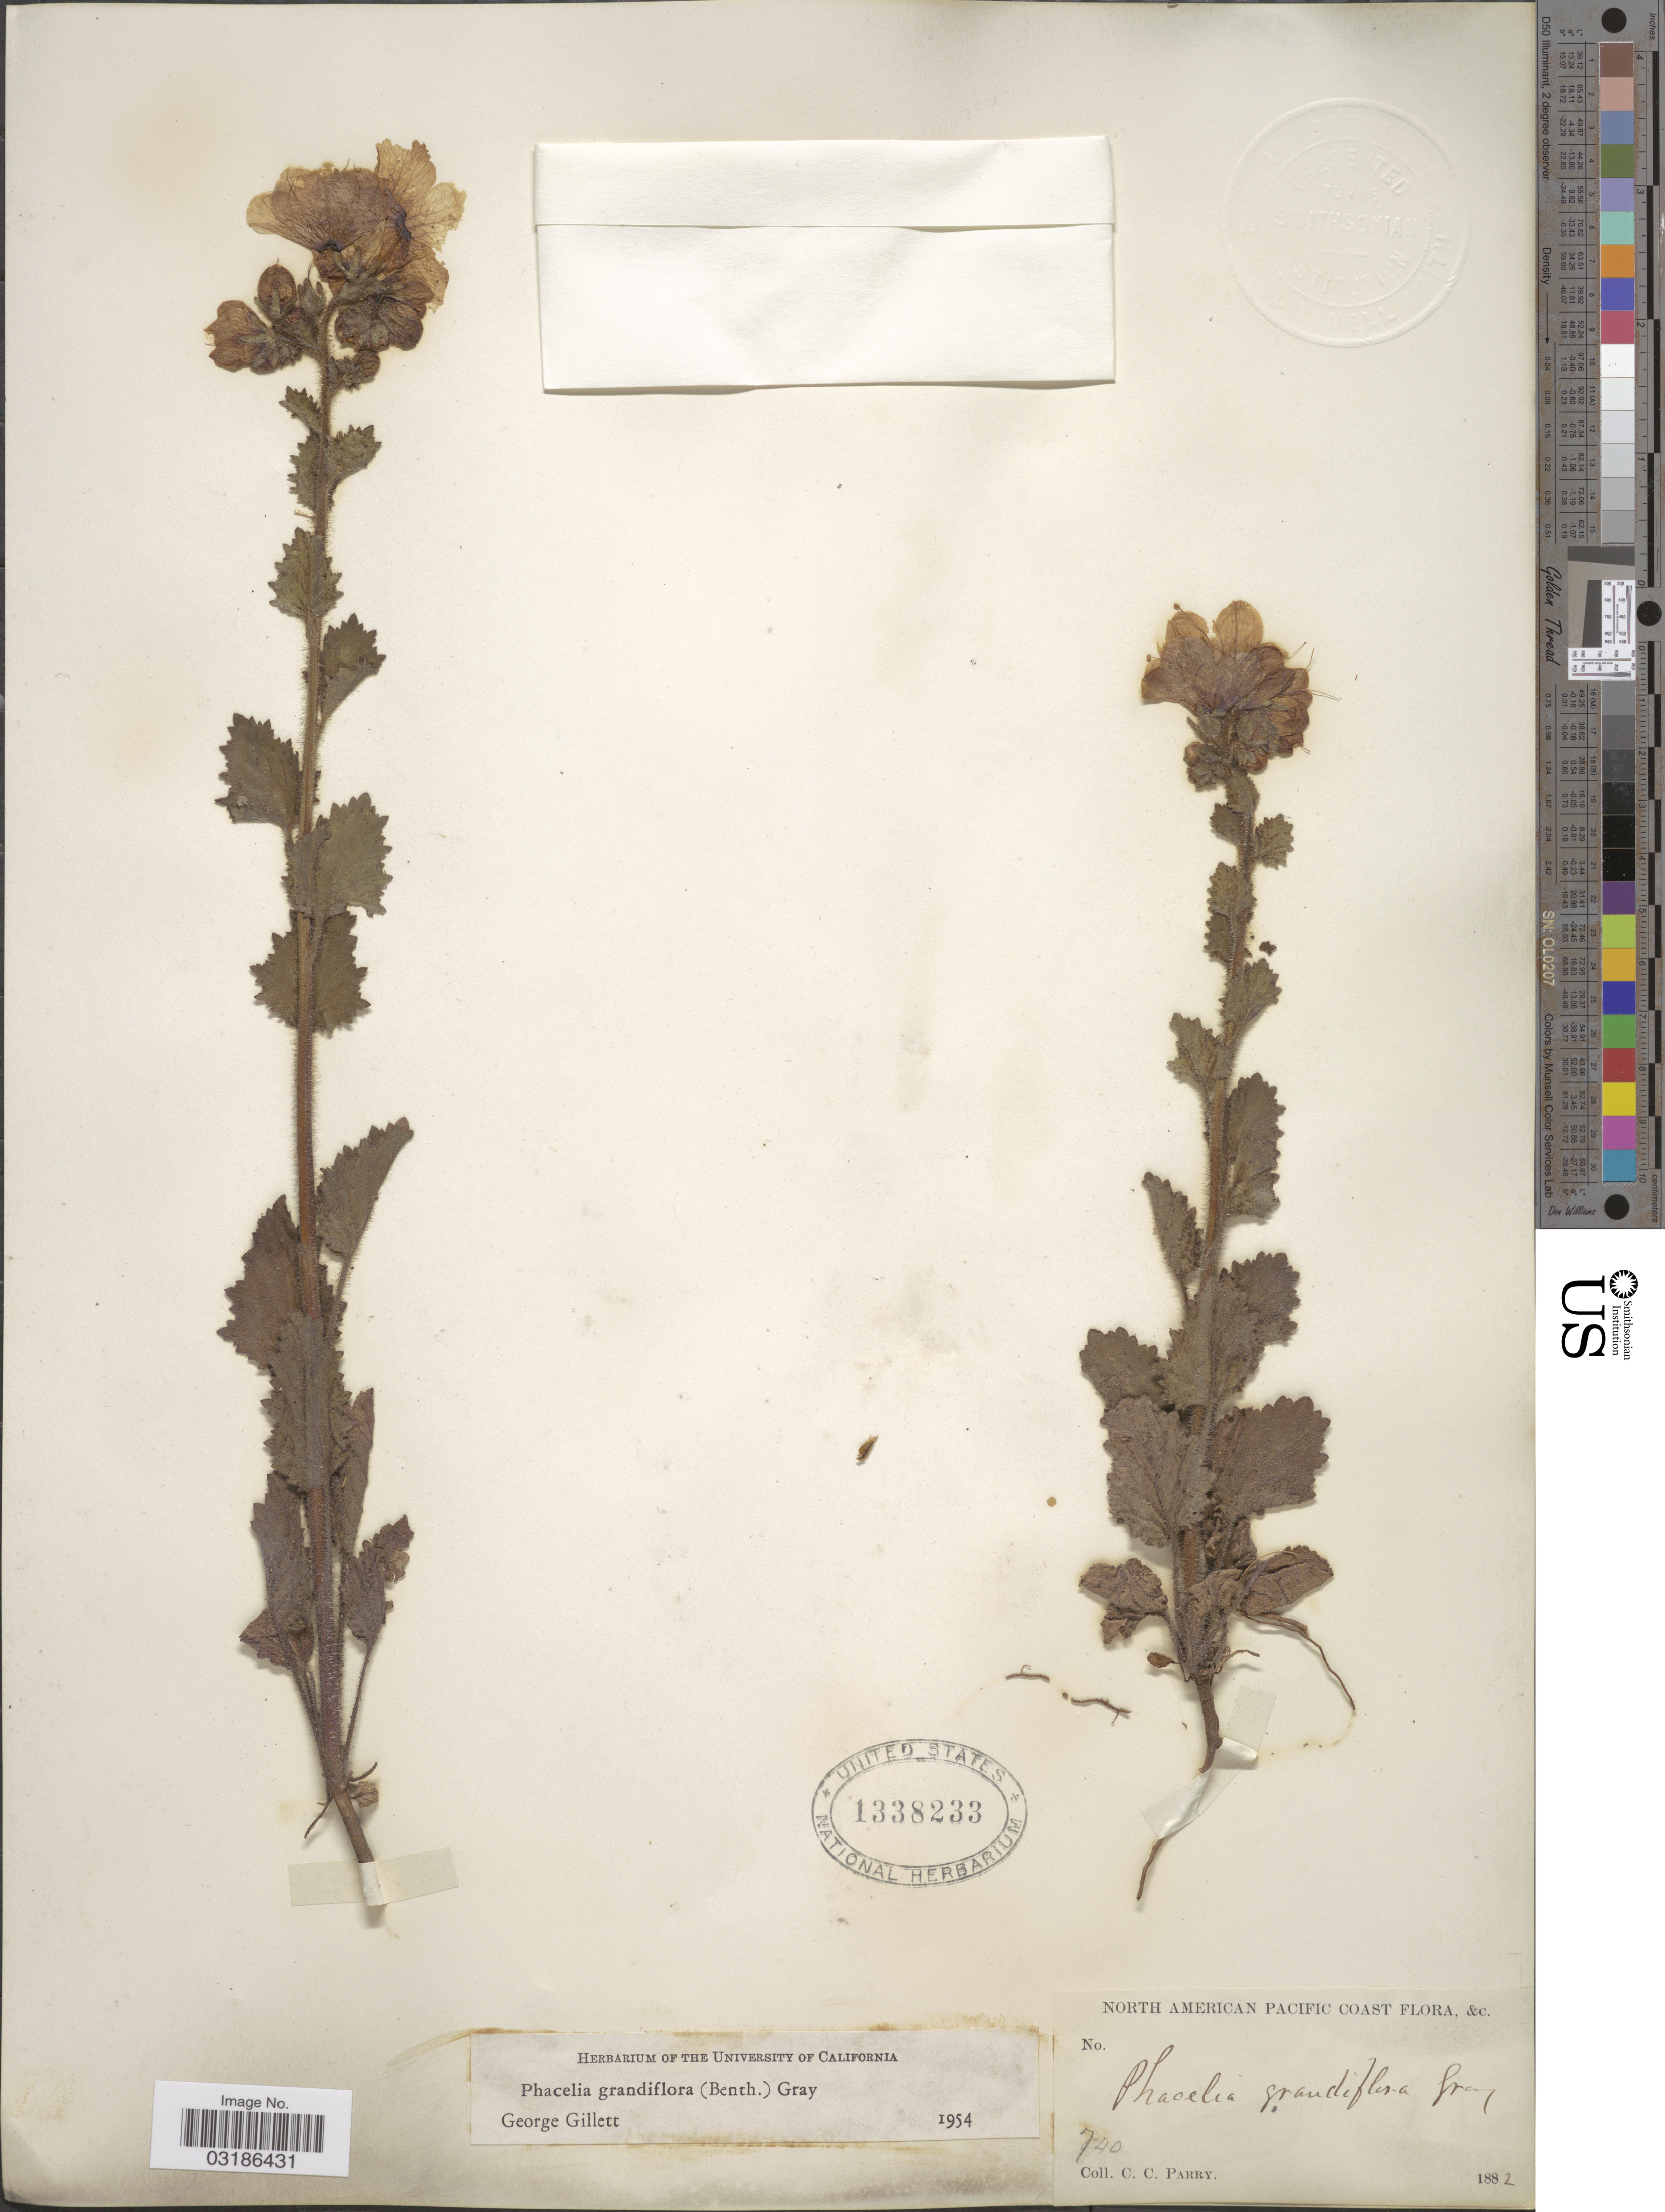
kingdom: Plantae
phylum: Tracheophyta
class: Magnoliopsida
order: Boraginales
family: Hydrophyllaceae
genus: Phacelia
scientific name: Phacelia grandiflora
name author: (Benth.) A. Gray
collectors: C. C. Parry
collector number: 740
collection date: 1882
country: United States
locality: North American Pacific Coast.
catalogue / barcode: US 1338233